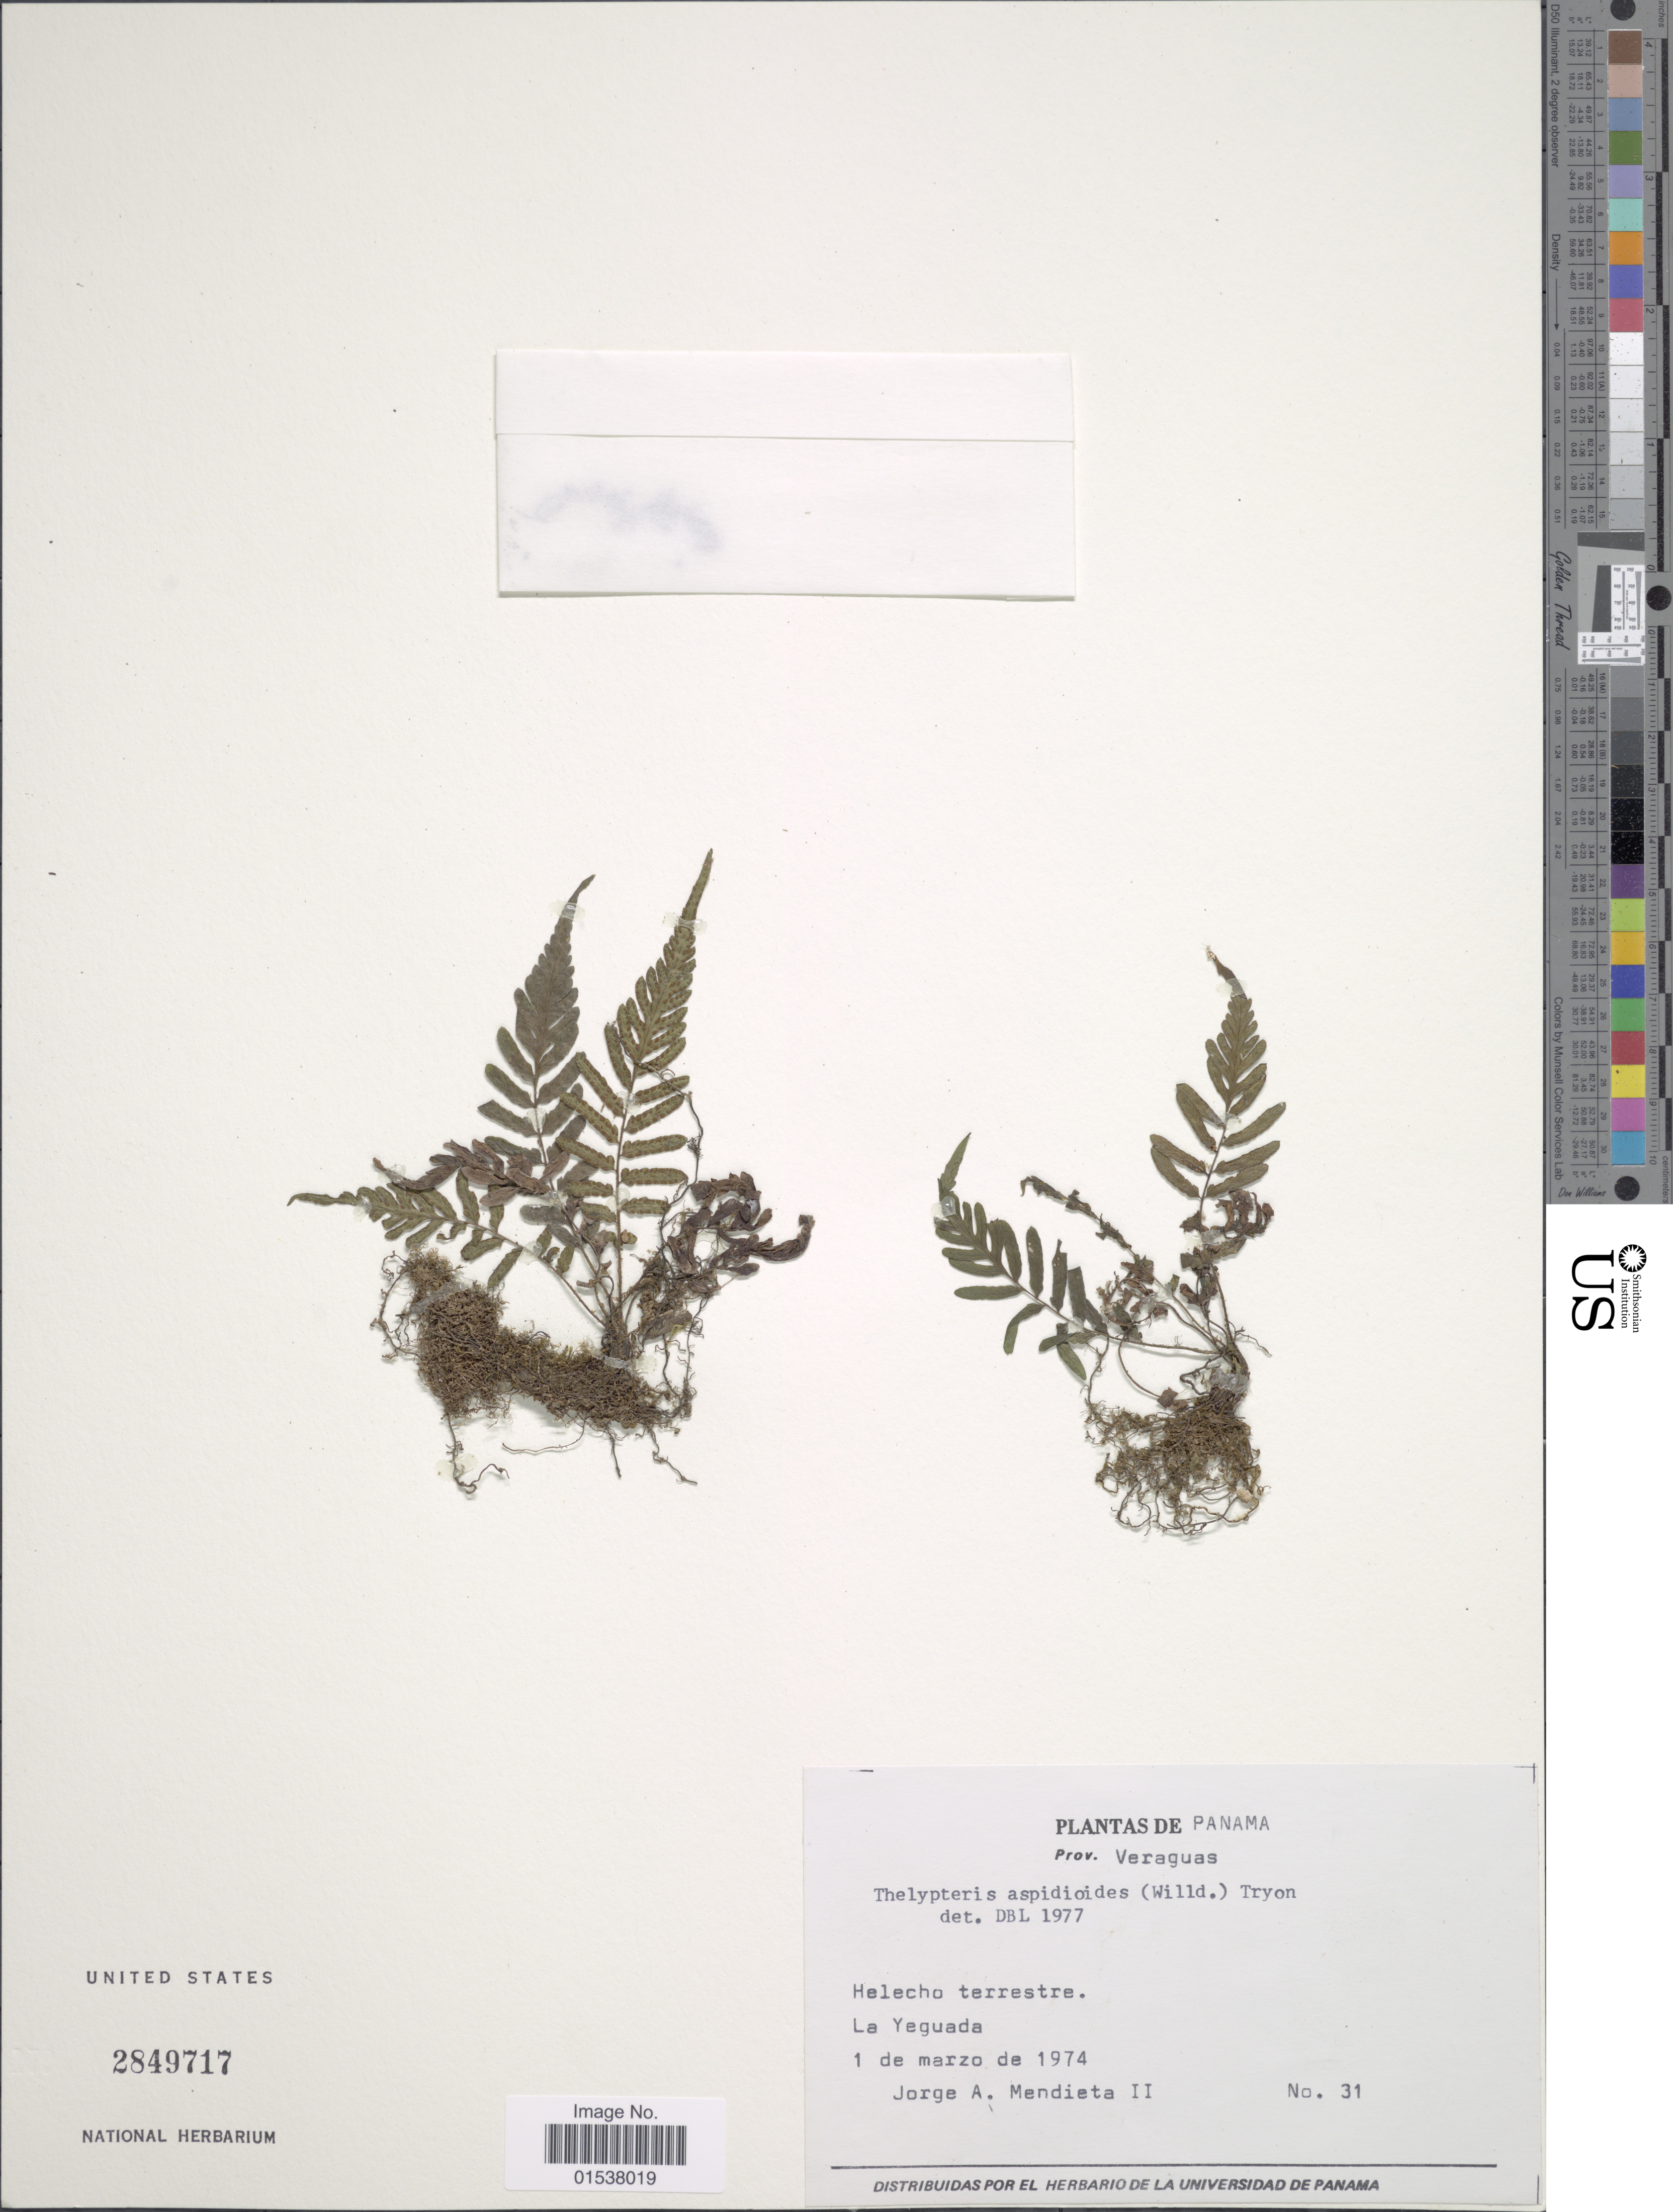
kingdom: Plantae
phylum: Tracheophyta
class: Polypodiopsida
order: Polypodiales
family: Thelypteridaceae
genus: Amauropelta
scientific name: Amauropelta aspidioides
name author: (Willd.) Pic. Serm.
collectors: J. Mendieta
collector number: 31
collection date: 1974-03-01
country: Panama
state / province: Veraguas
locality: Prov. Veraguas, La Yeguada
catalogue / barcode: US 2849717